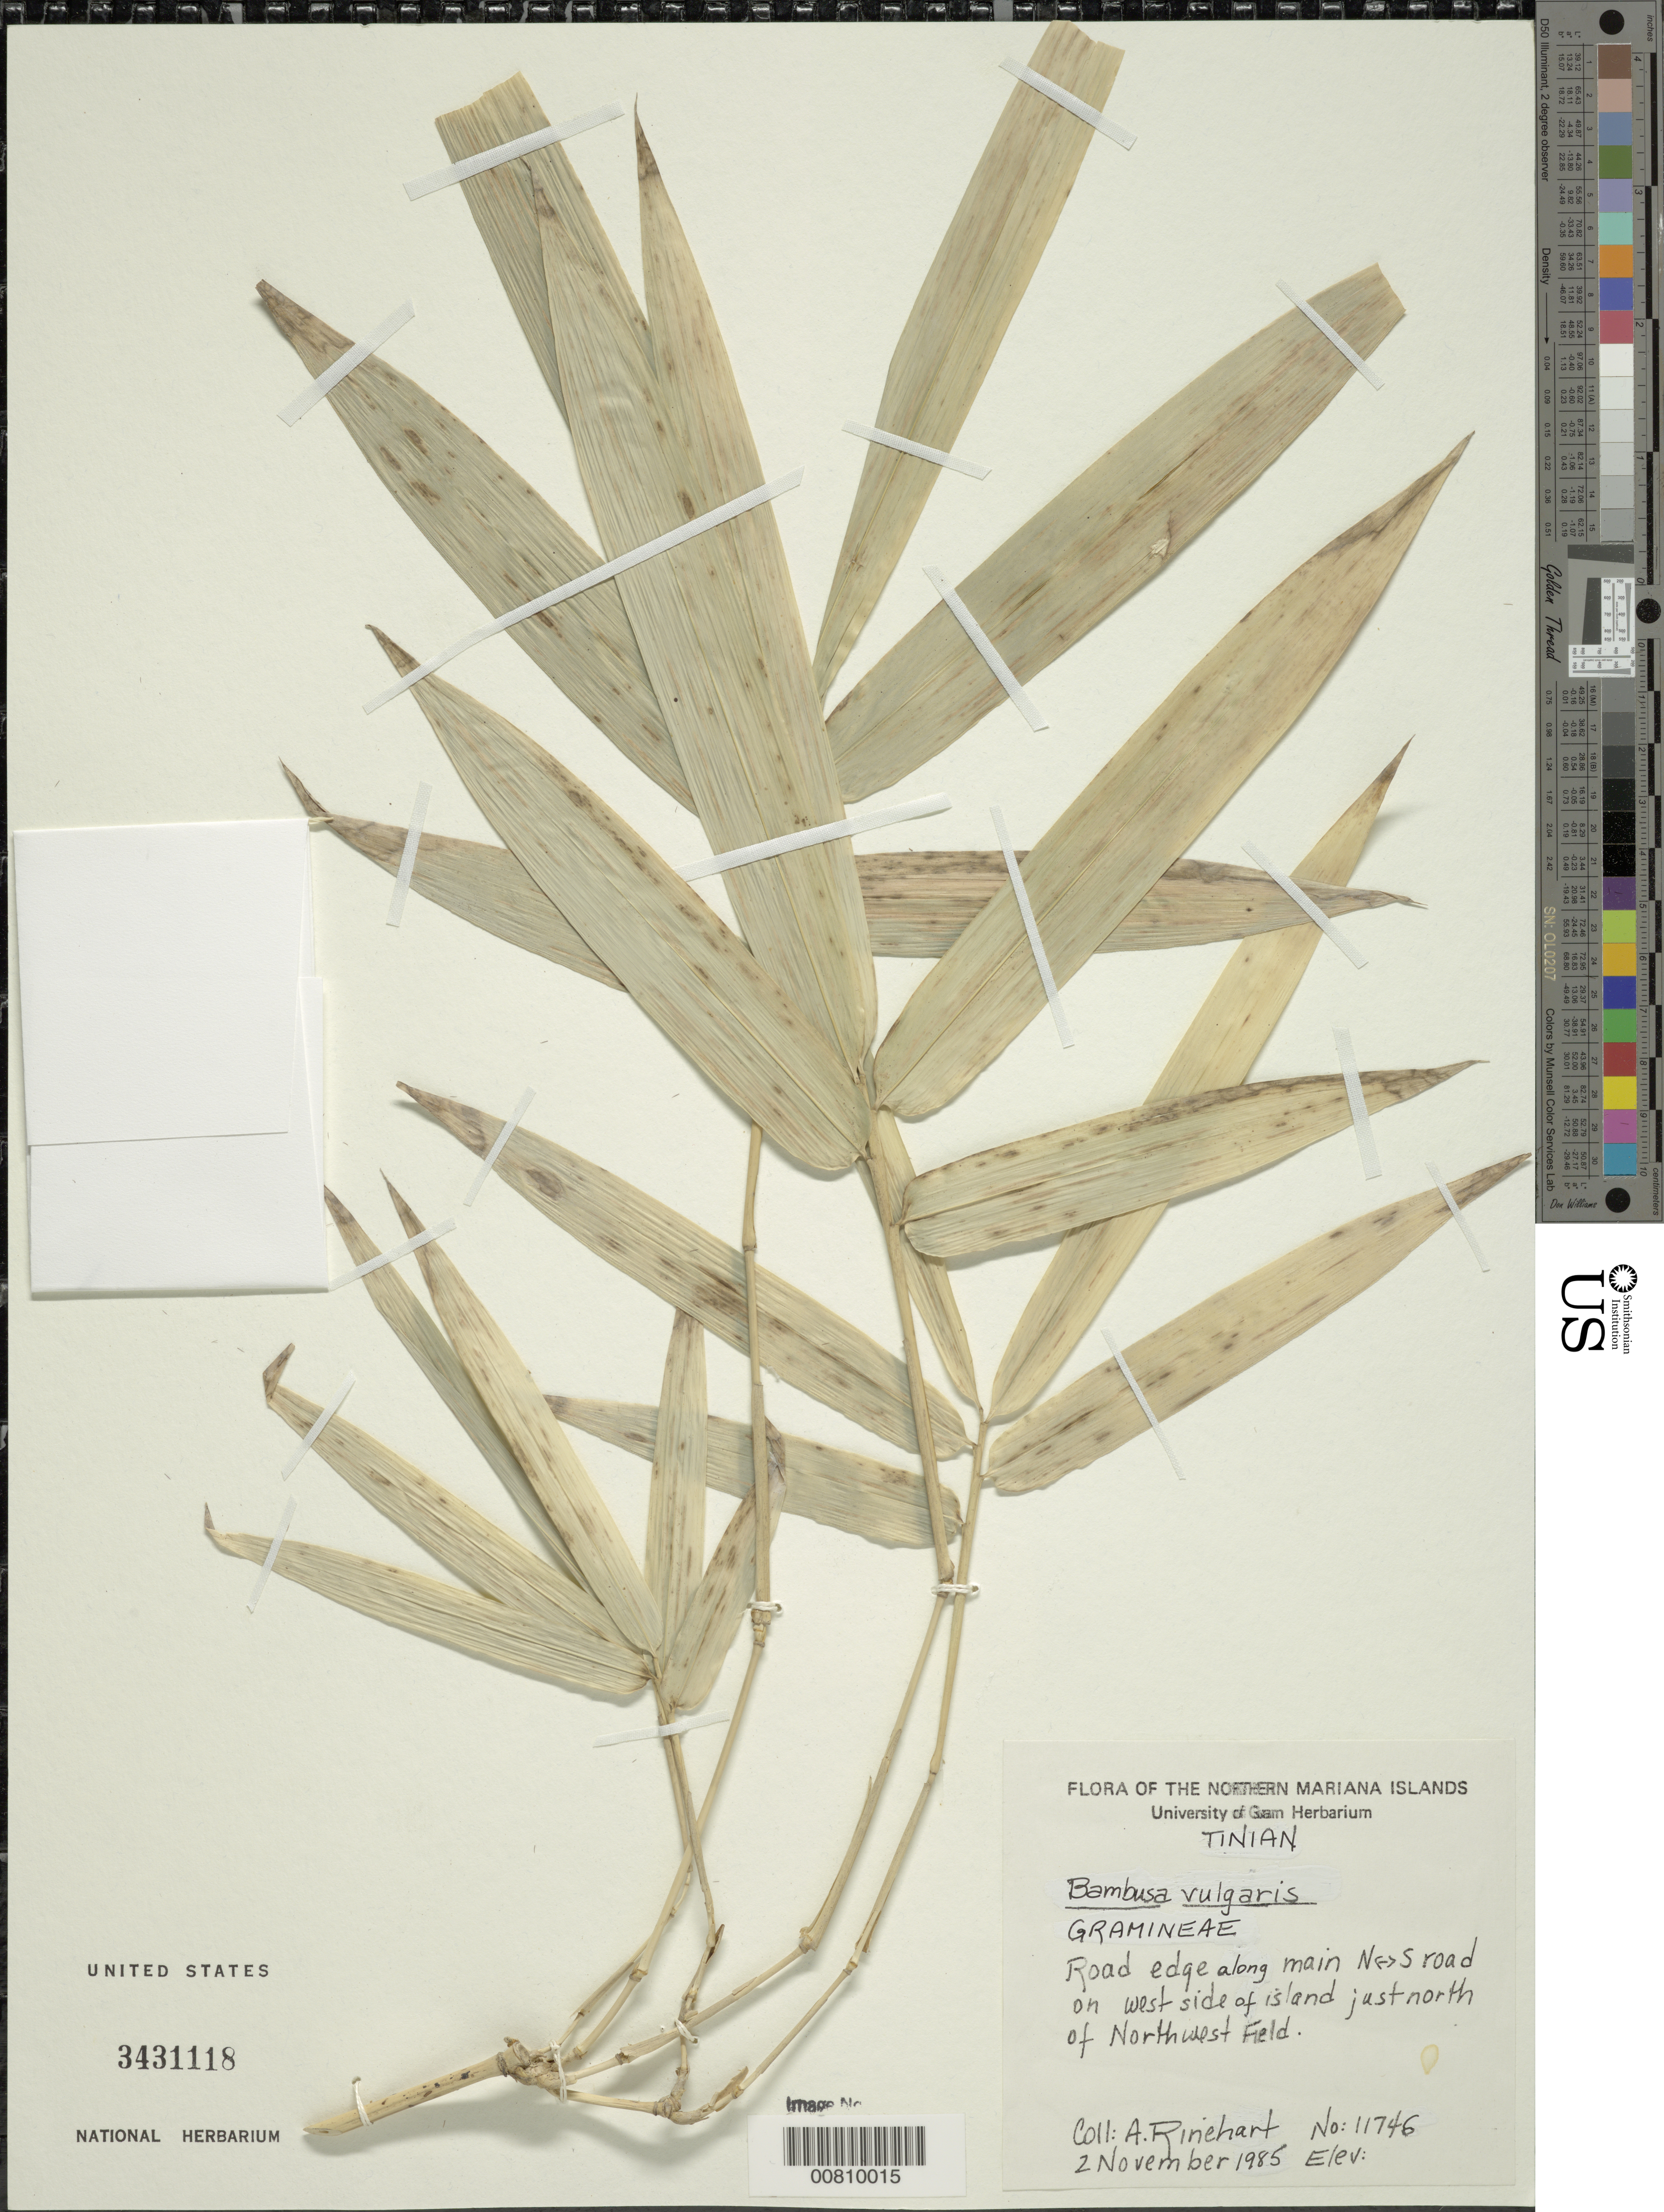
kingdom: Plantae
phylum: Tracheophyta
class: Liliopsida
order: Poales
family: Poaceae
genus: Bambusa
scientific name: Bambusa vulgaris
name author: Schrad. ex J.C. Wendl.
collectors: A. Rinehart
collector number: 11746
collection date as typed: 02 Nov 1985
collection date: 1985-11-02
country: Northern Mariana Islands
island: Tinian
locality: Tinian I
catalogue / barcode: US 3431118